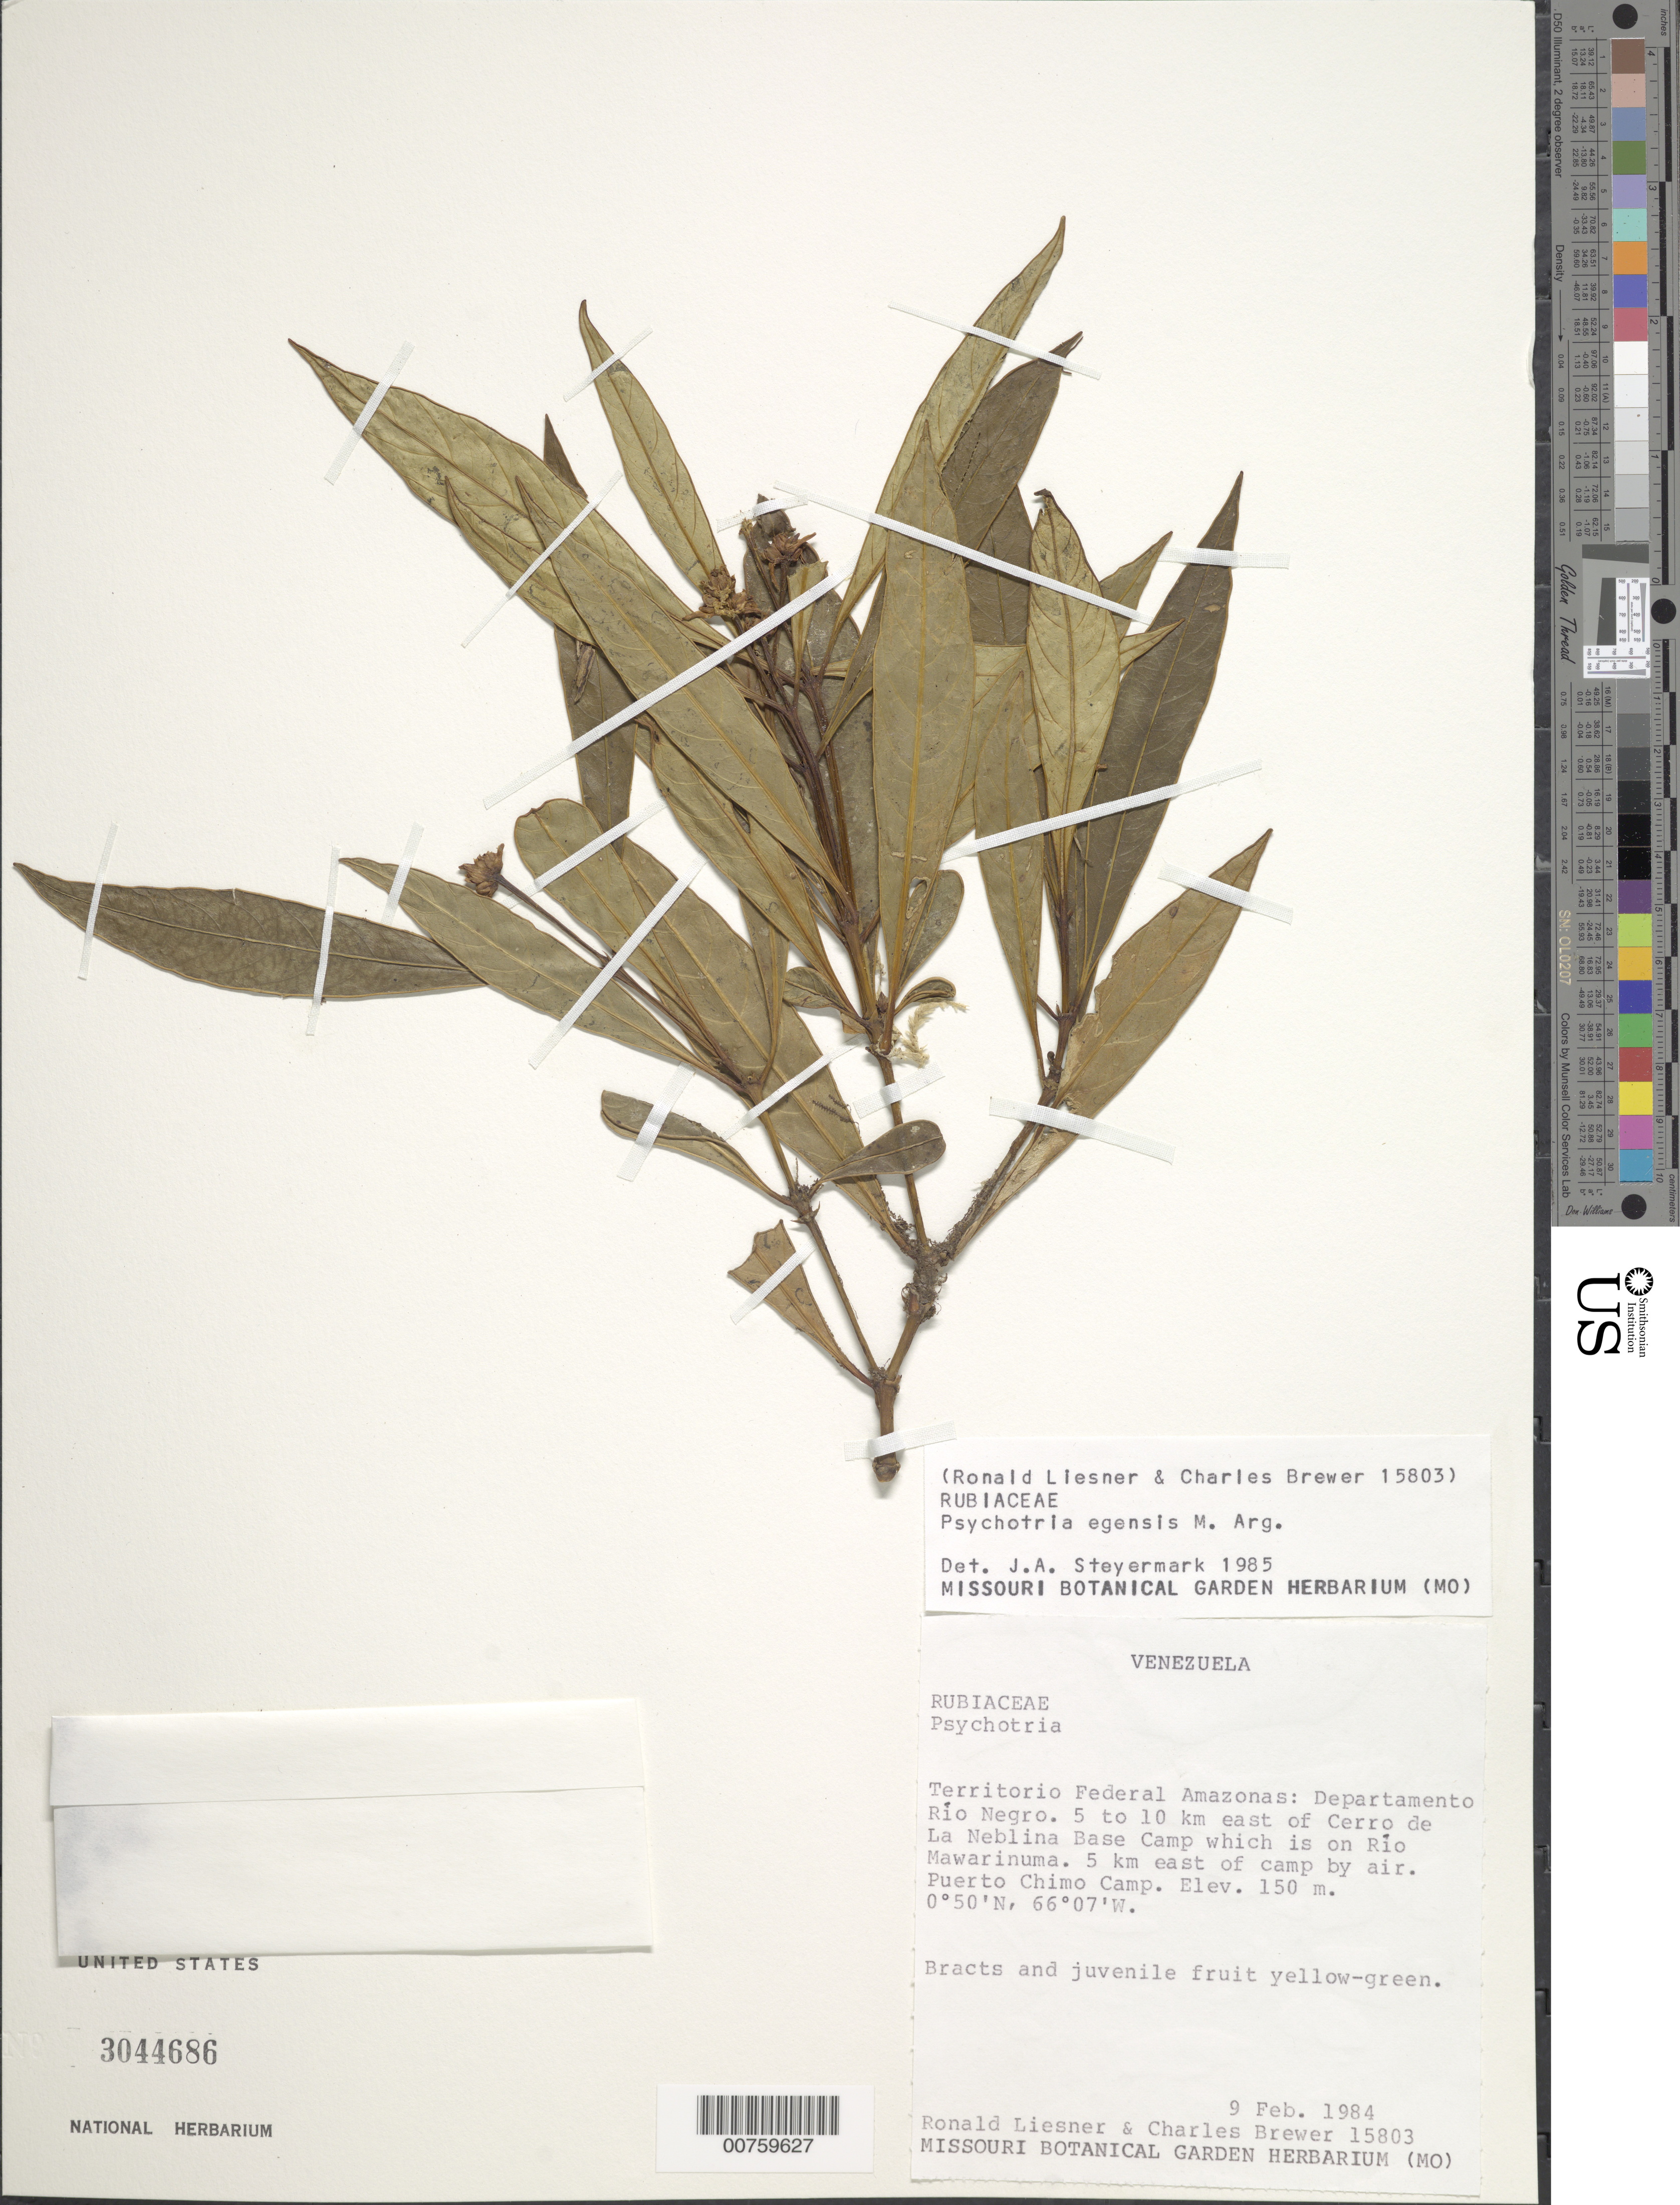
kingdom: Plantae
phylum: Tracheophyta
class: Magnoliopsida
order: Gentianales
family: Rubiaceae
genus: Psychotria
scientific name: Psychotria egensis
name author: Müll. Arg.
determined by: Steyermark, Julian A., (VEN)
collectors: R. L. Liesner & C. Brewer-Carias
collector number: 15803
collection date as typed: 9-Feb-84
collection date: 1984-02-09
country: Venezuela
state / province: Amazonas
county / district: Río Negro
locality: Río Mawarinuma, 5-10 km E of Cerro de La Neblina Base Camp; 5 km east of camp by air; Puerto Chimo Camp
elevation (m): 150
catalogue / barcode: US 3044686